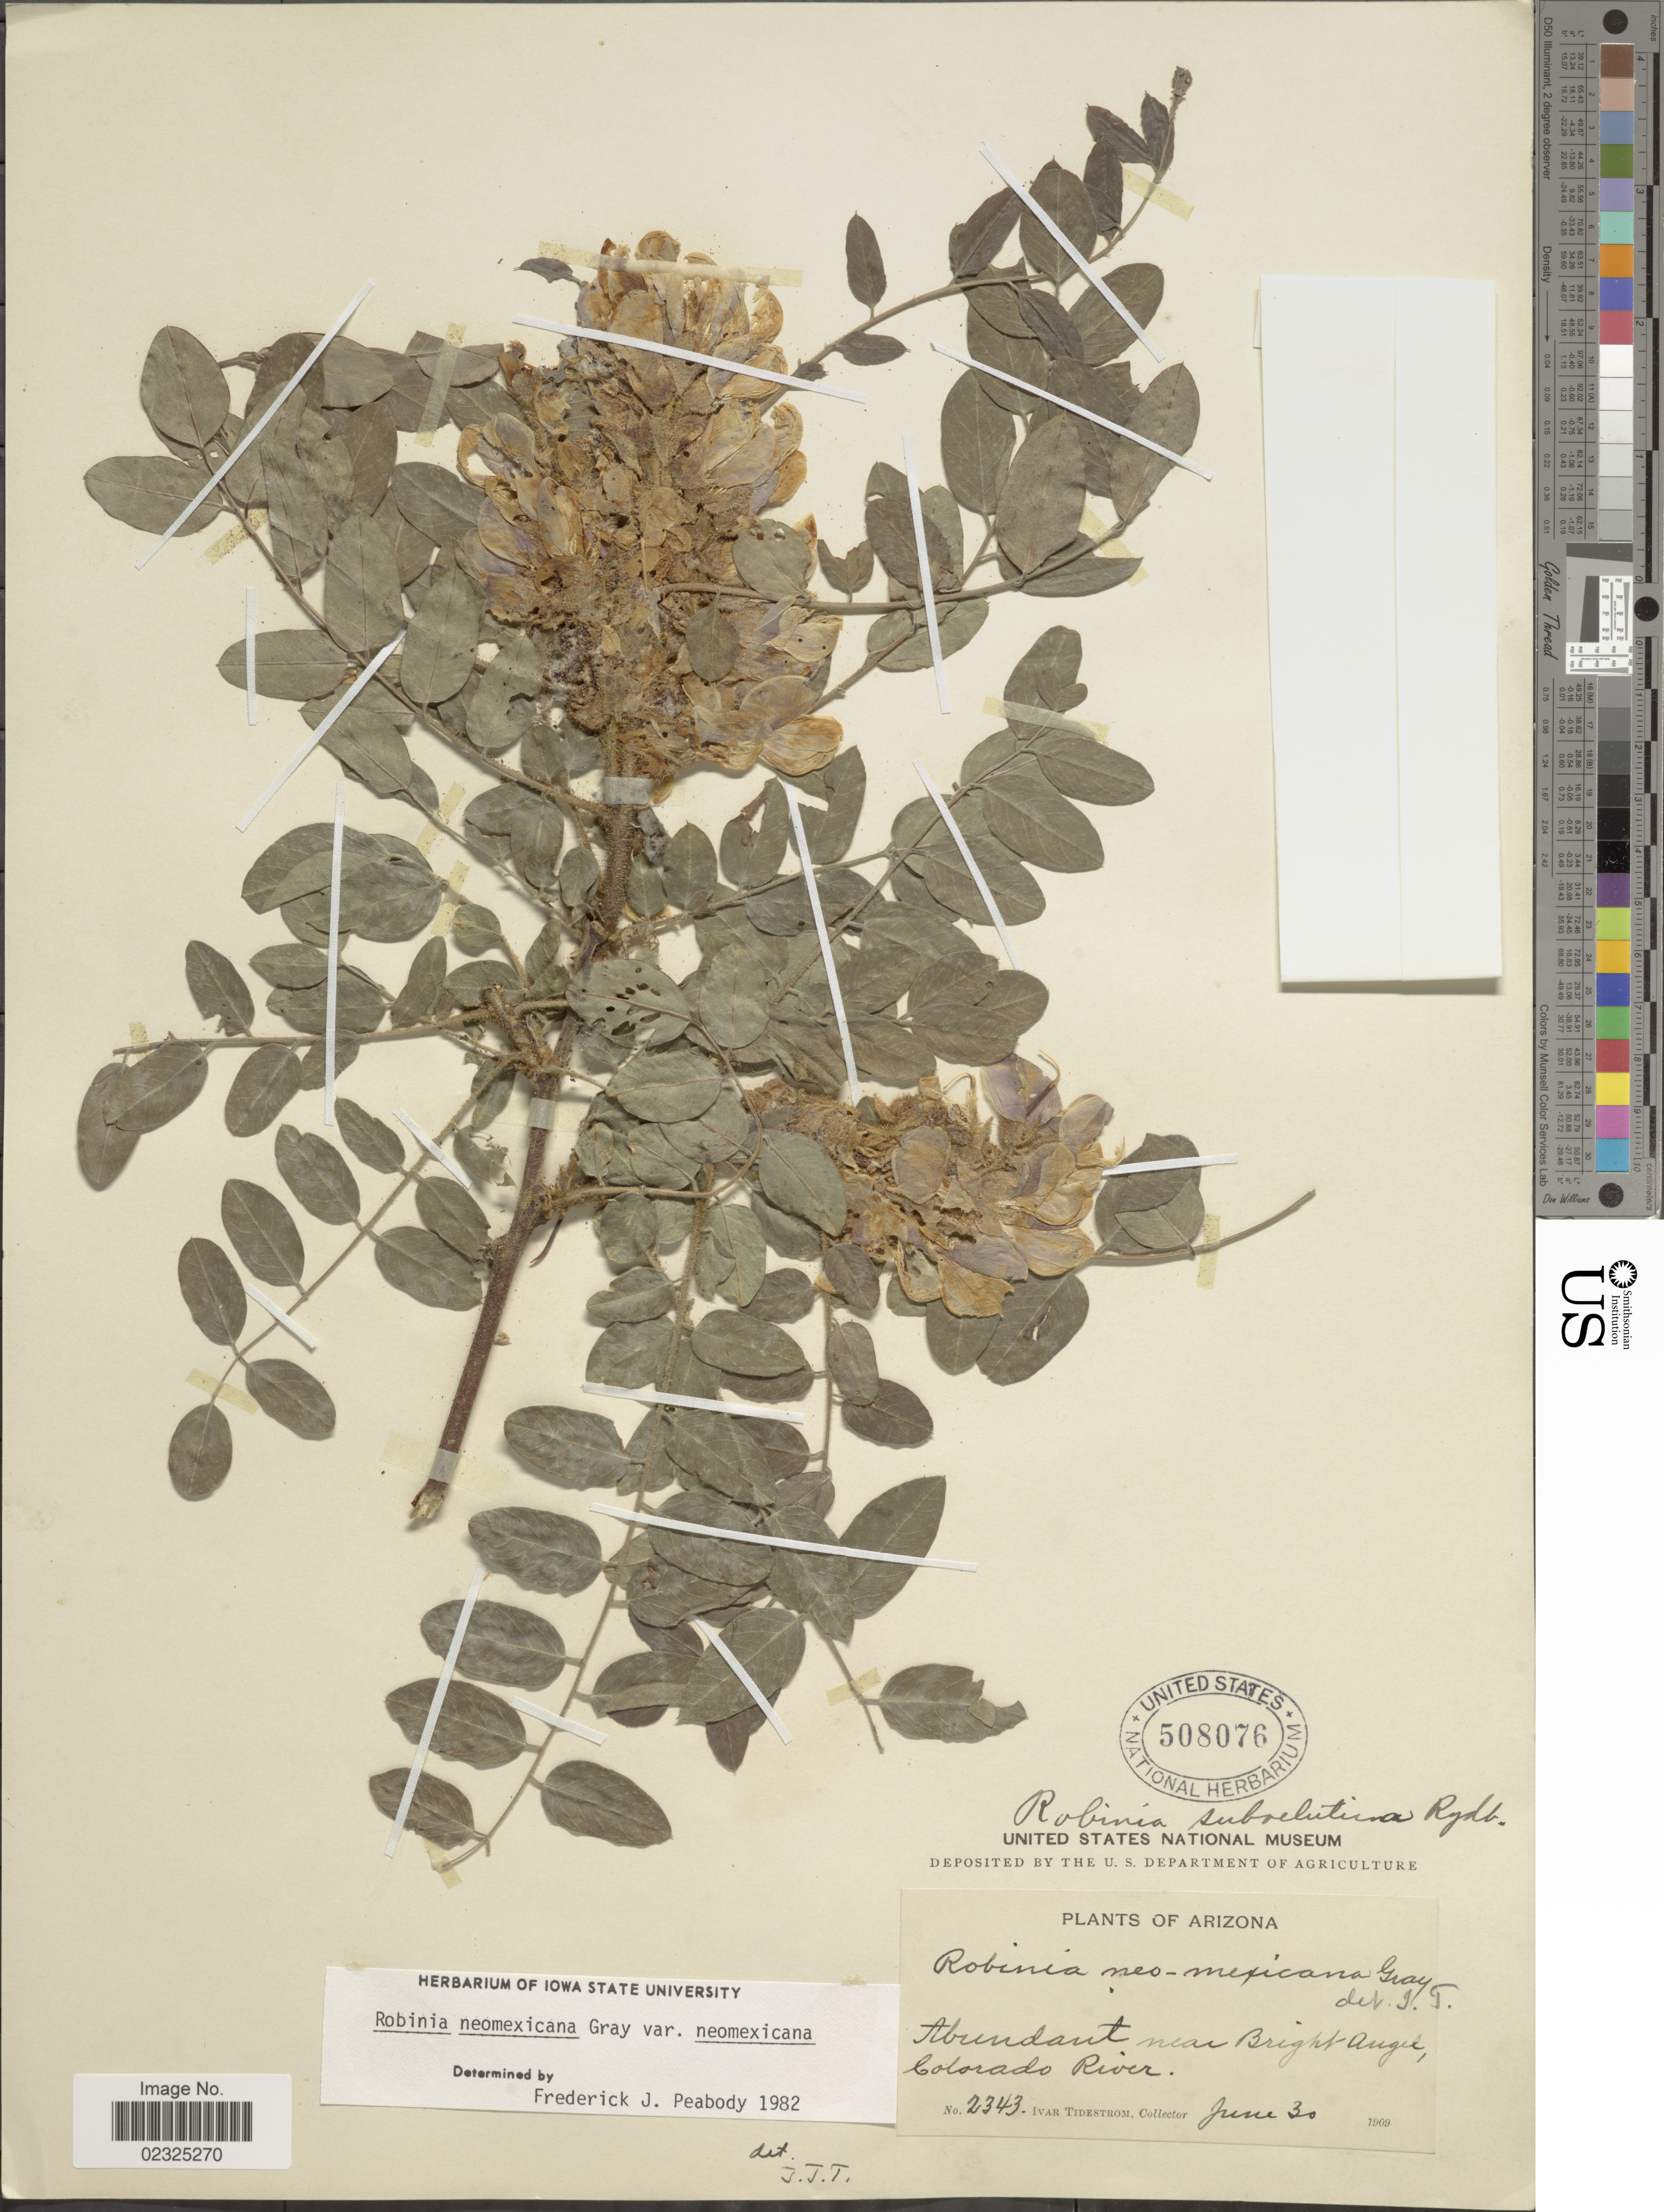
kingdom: Plantae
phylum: Tracheophyta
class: Magnoliopsida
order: Fabales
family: Fabaceae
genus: Robinia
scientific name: Robinia luxurians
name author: (Dieck) Rydb.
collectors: I. F. Tidestrom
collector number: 2343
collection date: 1909-06-30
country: United States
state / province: Arizona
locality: Abundant near Bright Angel, Colorado River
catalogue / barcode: US 508076